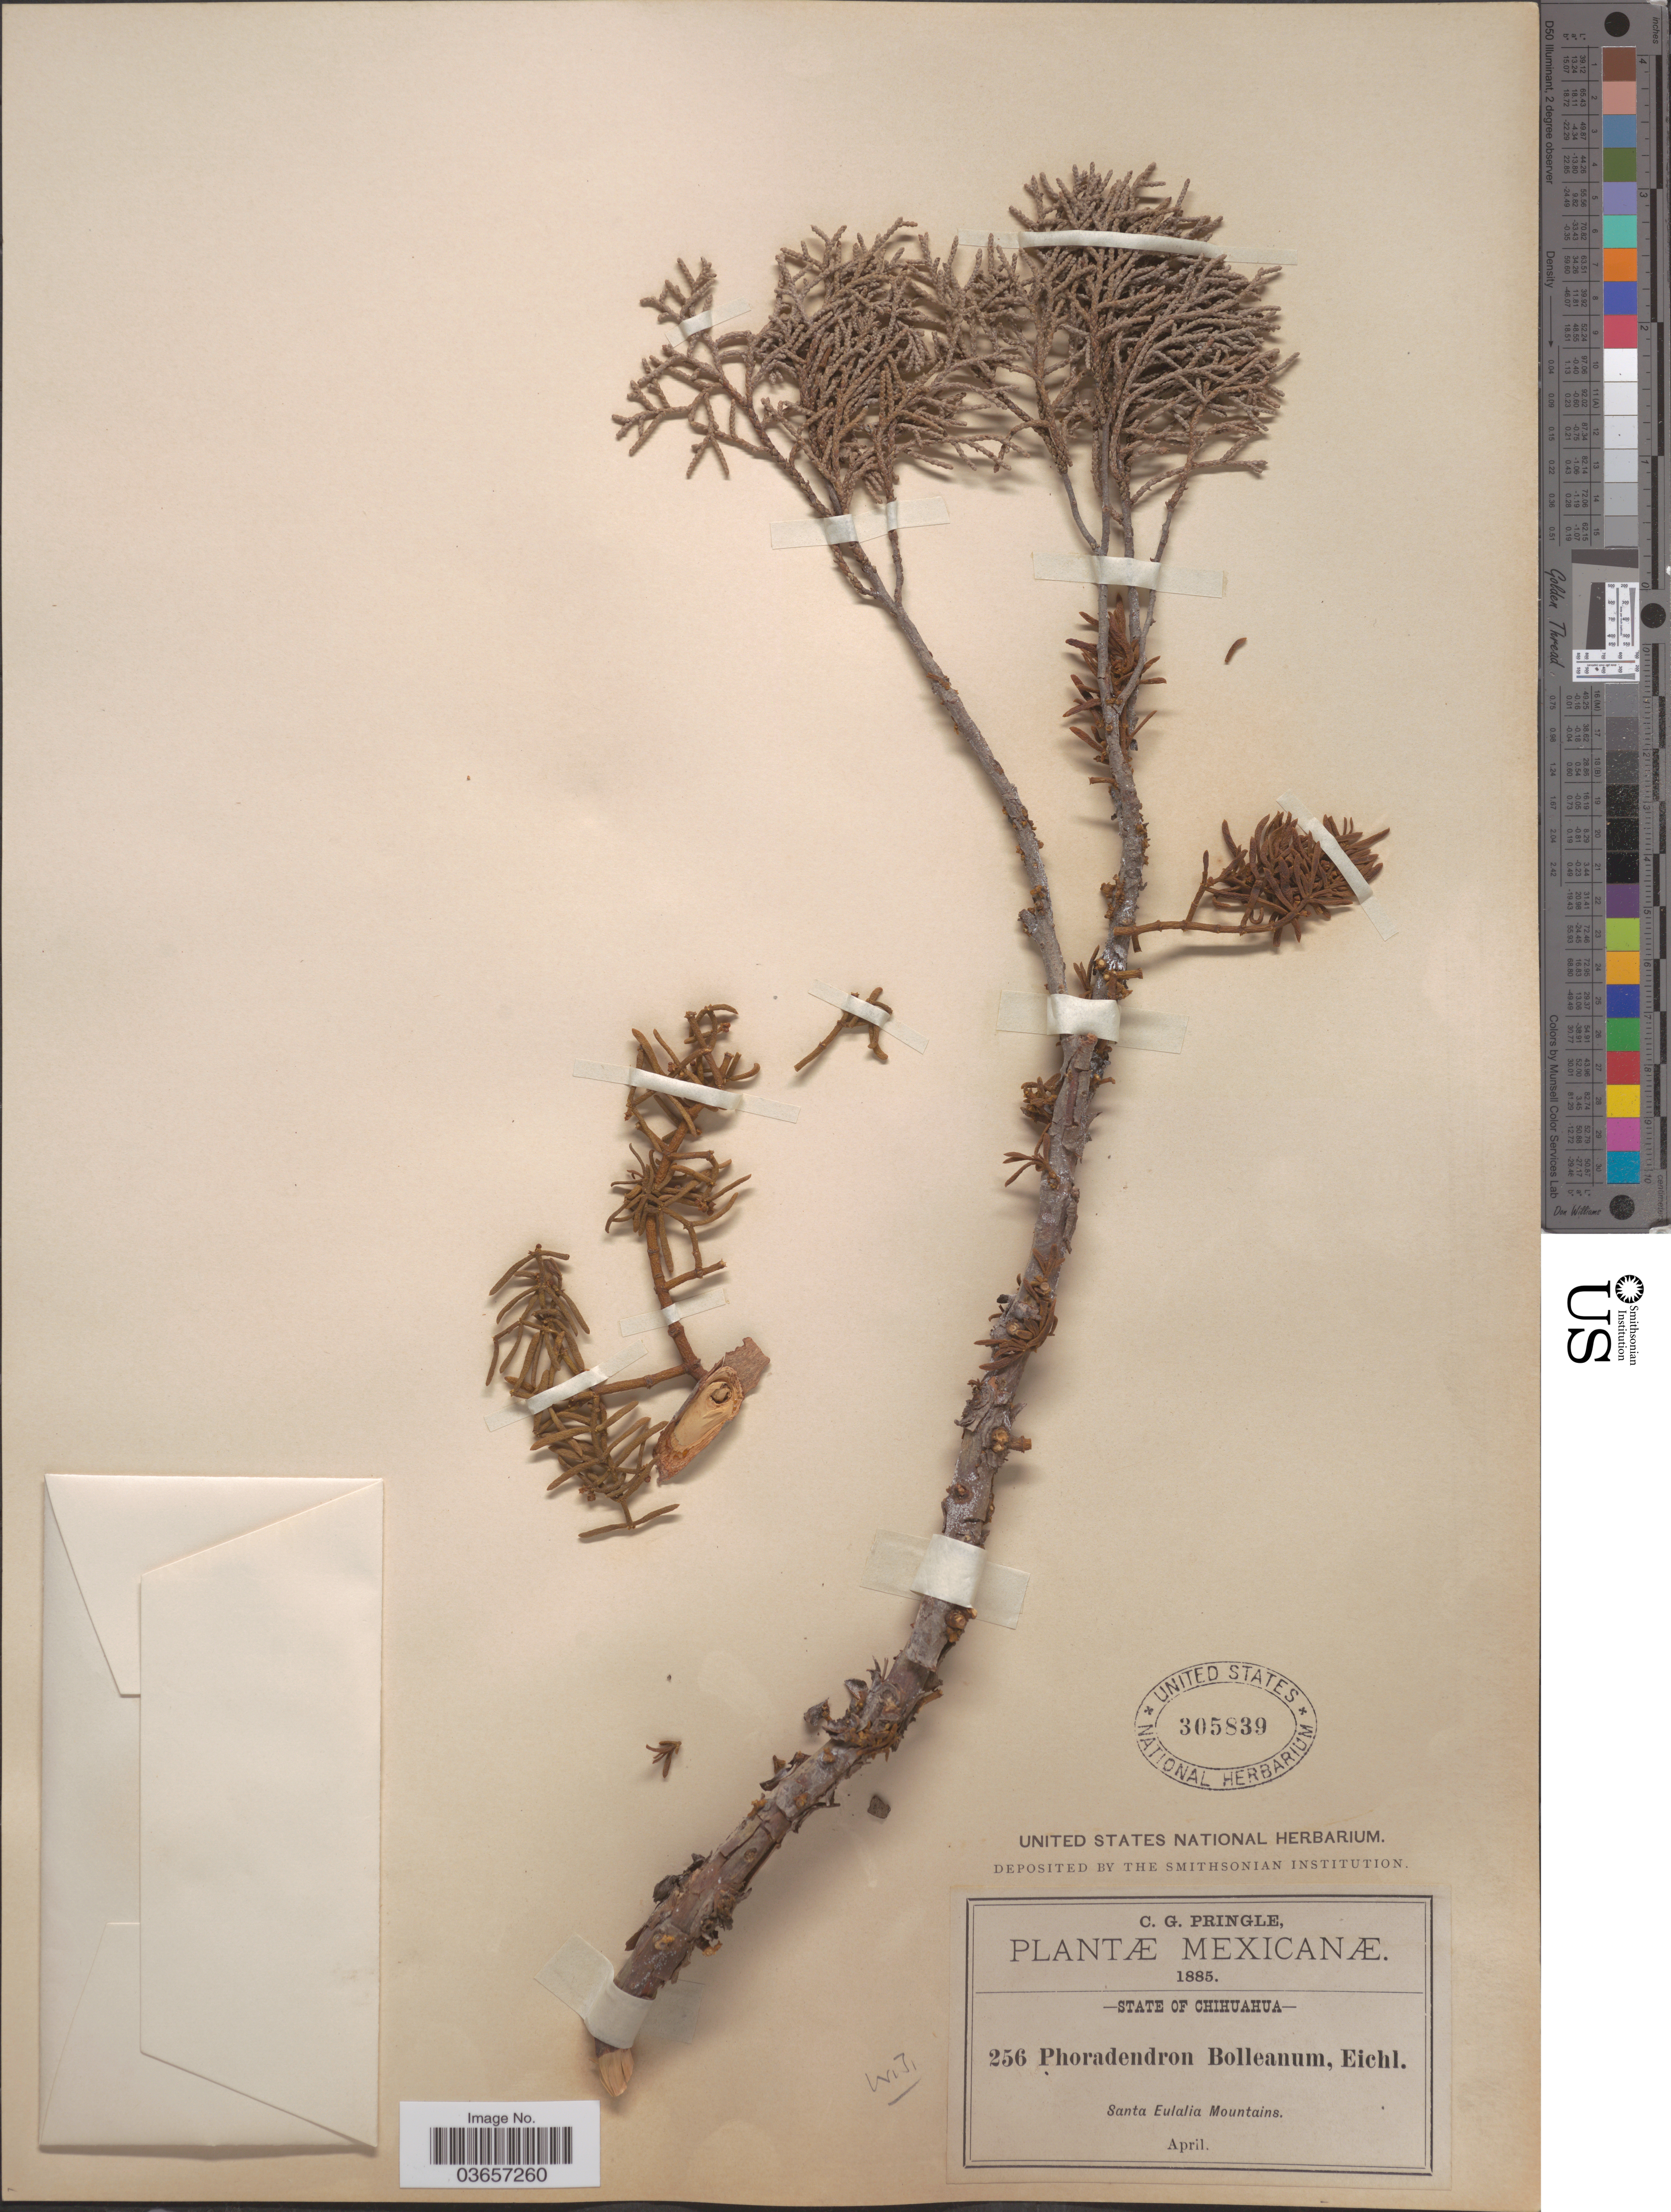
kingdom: Plantae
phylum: Tracheophyta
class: Magnoliopsida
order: Santalales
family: Viscaceae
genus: Phoradendron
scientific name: Phoradendron bolleanum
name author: (Seem.) Eichler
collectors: C. G. Pringle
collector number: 256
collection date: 1885-04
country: Mexico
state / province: Chihuahua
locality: Santa Eulalia Mountains.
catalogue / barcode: US 305839